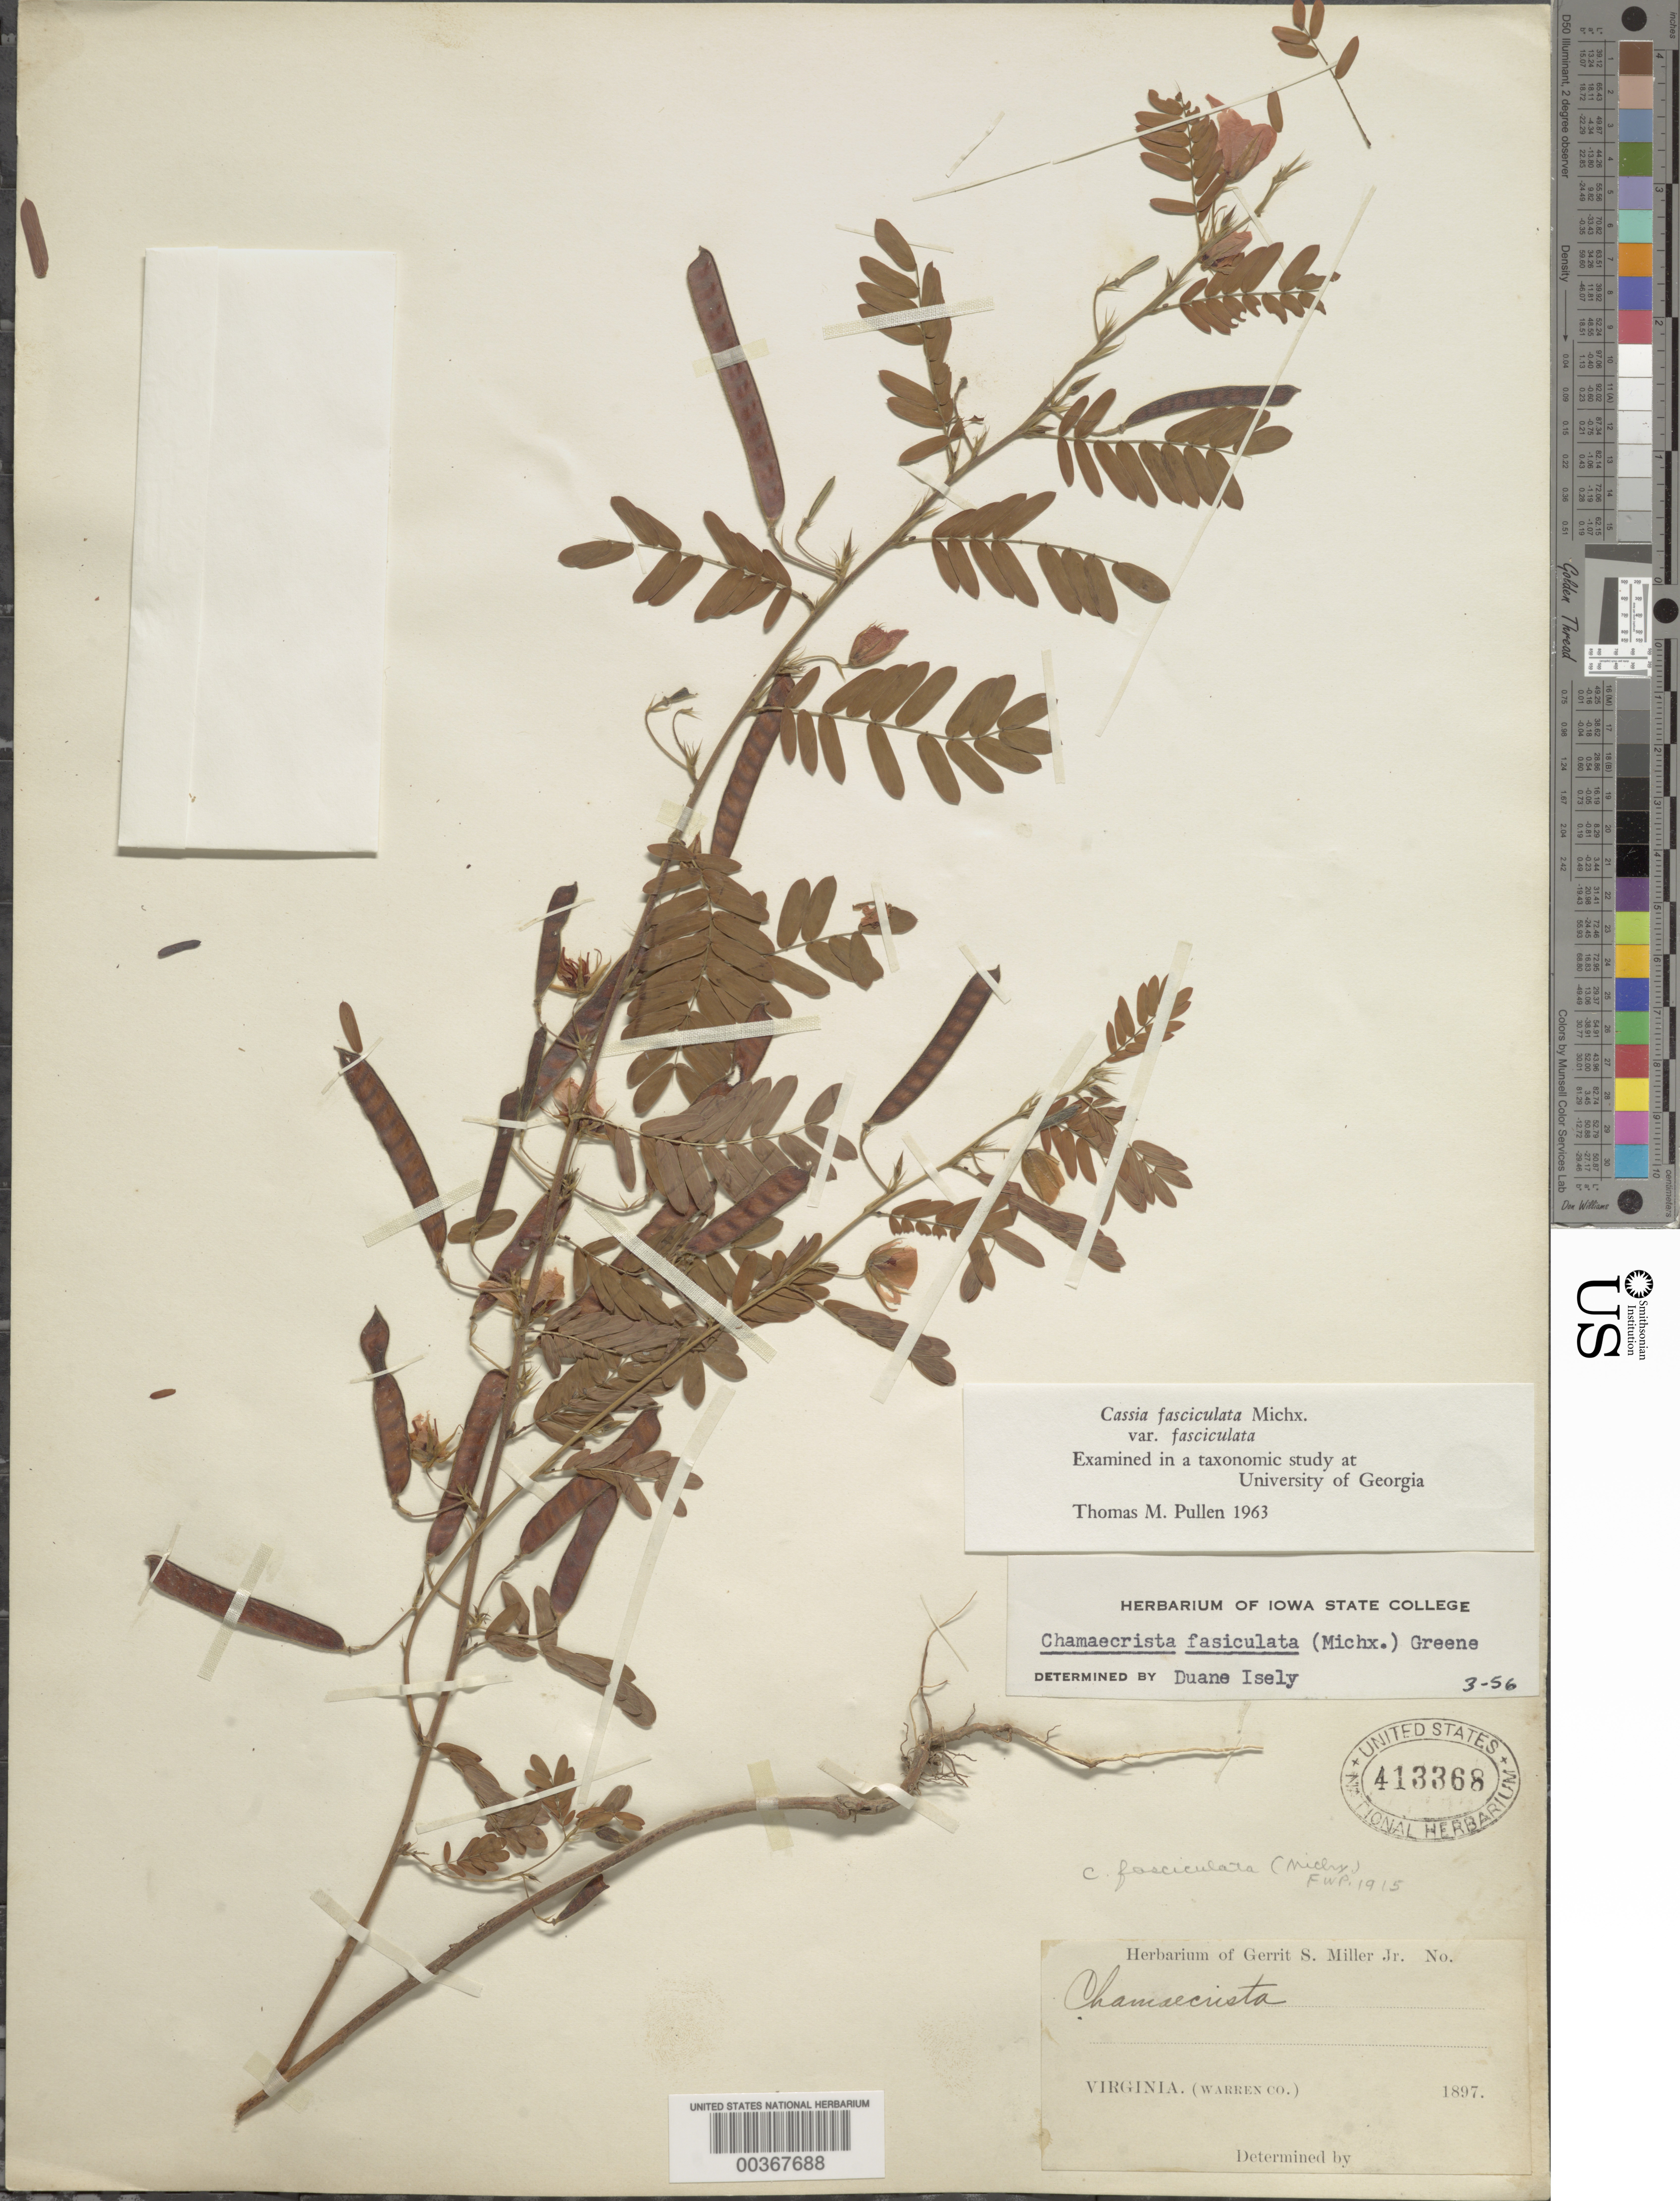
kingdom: Plantae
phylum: Tracheophyta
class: Magnoliopsida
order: Fabales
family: Fabaceae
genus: Chamaecrista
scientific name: Chamaecrista fasciculata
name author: (Michx.) Greene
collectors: G. S. Miller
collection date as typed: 1897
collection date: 1897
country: United States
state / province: Virginia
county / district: Warren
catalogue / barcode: US 413368